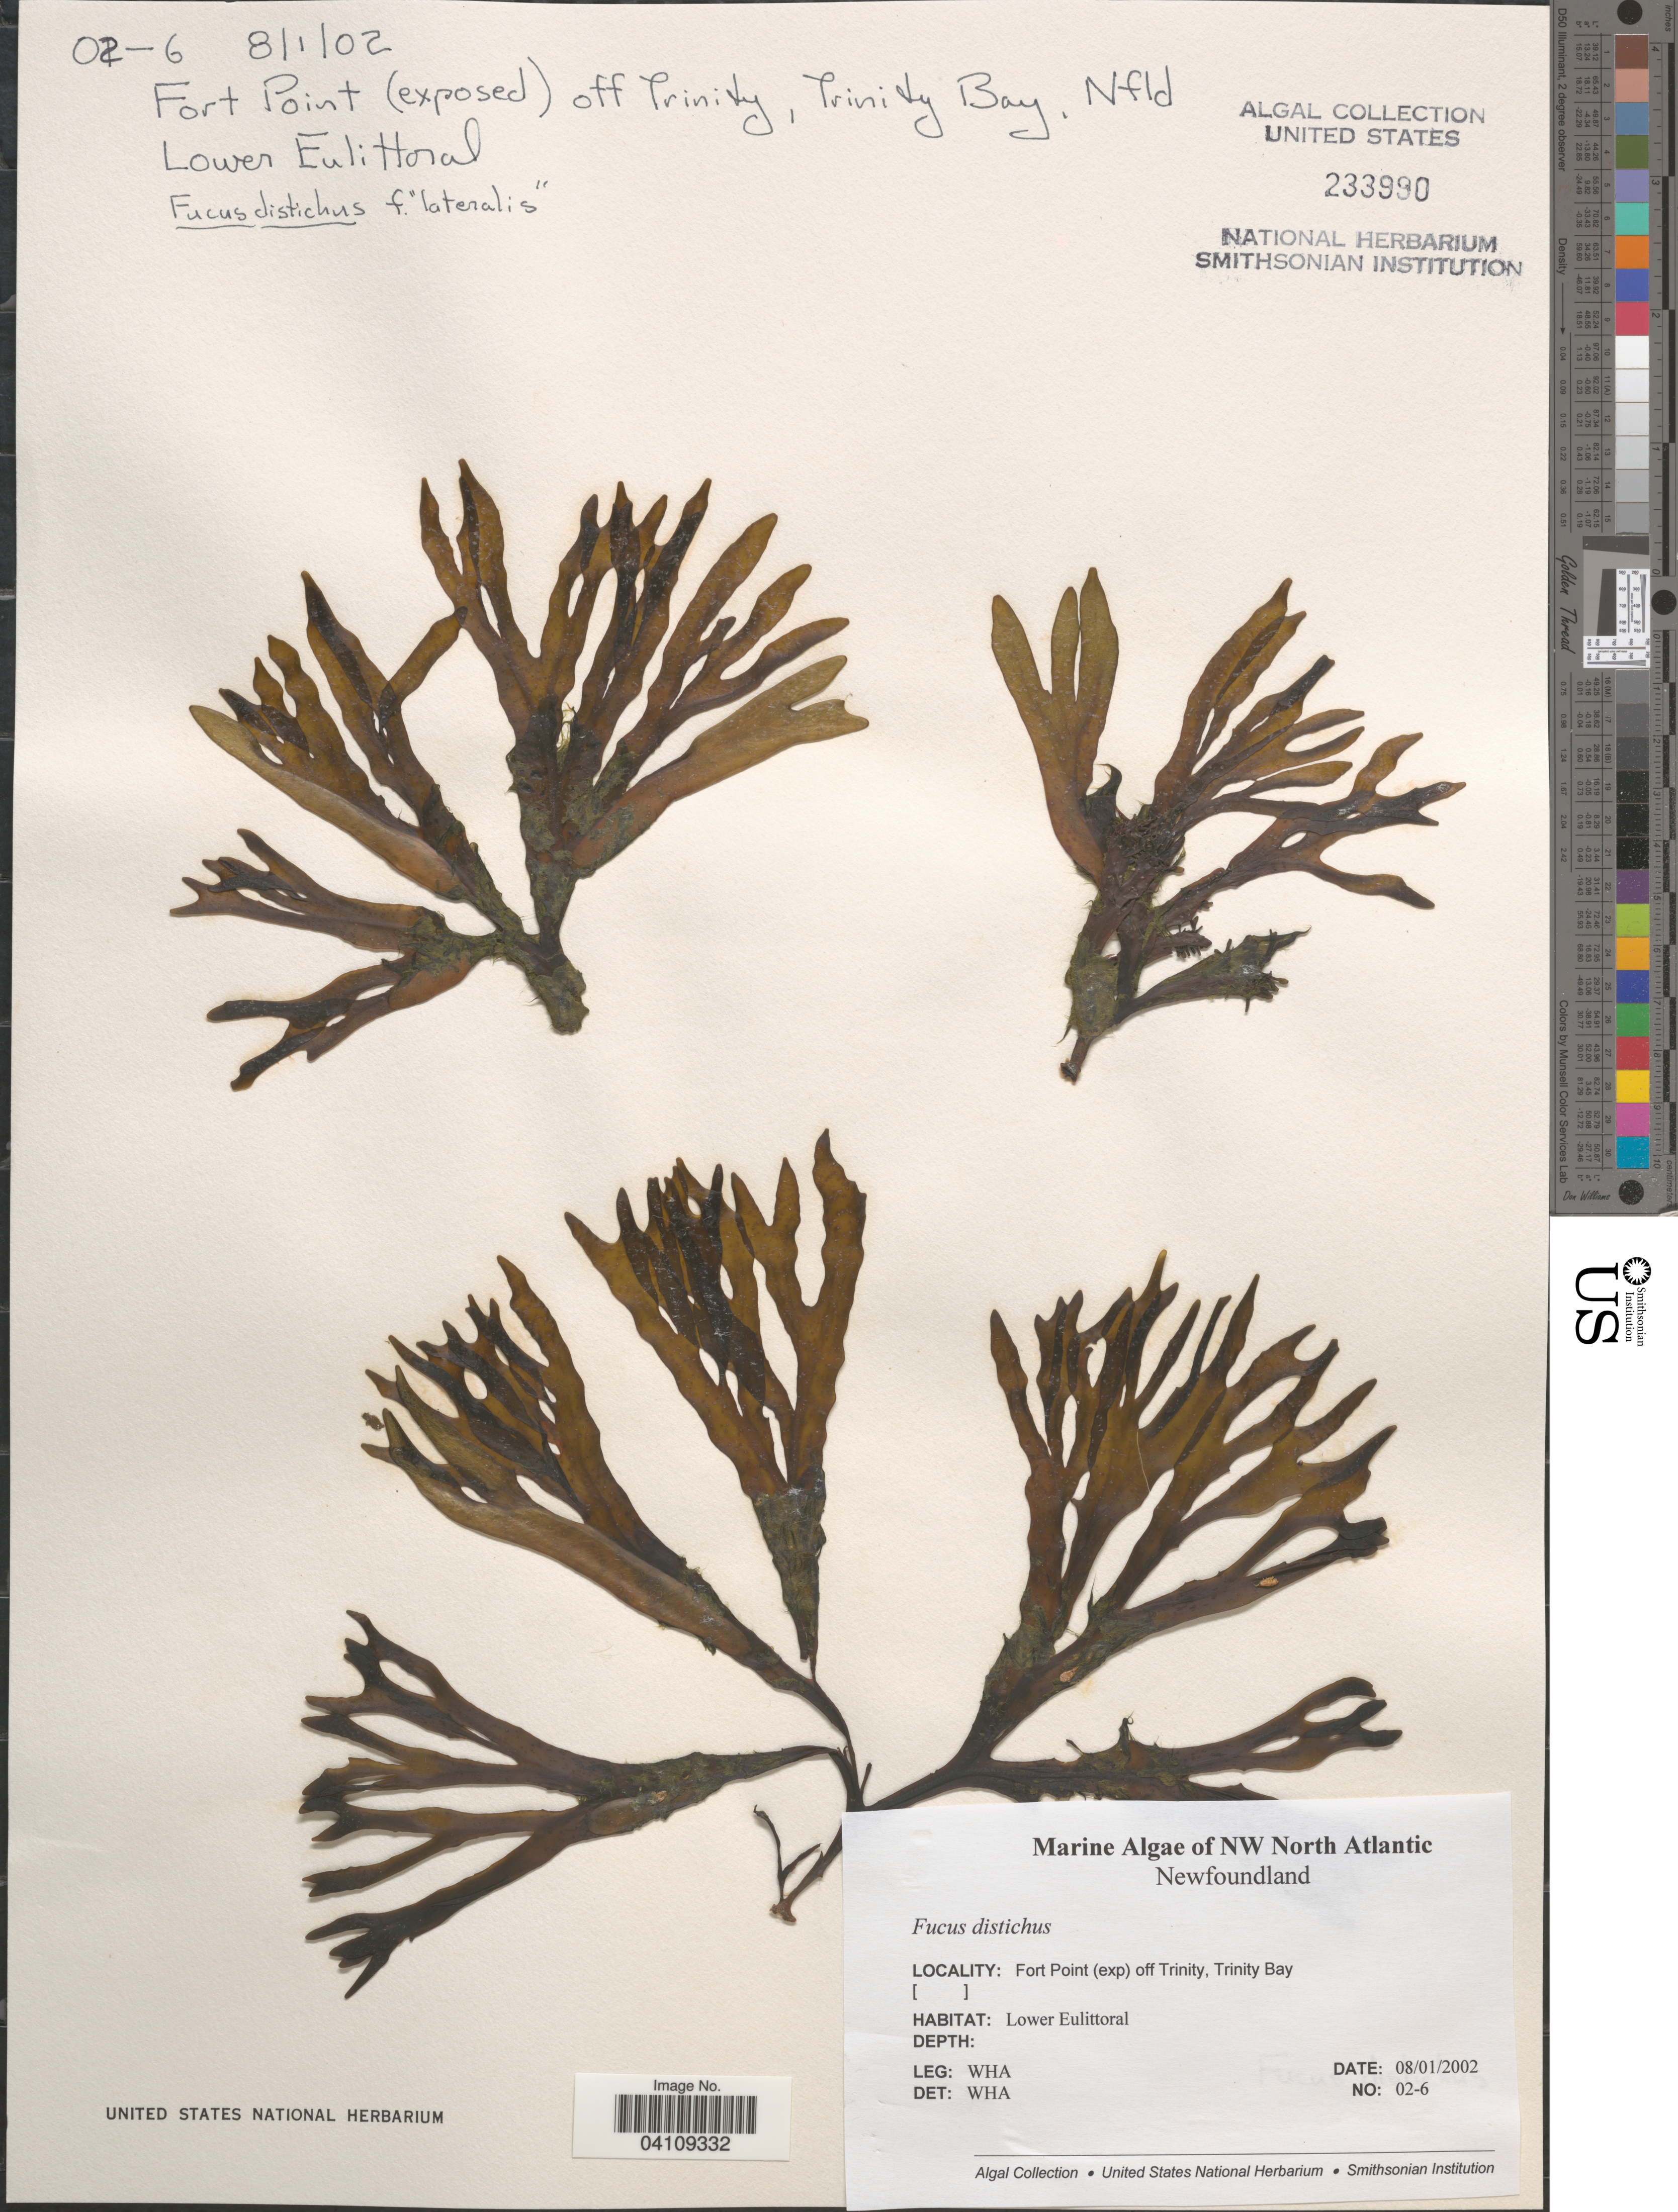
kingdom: Chromista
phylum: Ochrophyta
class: Phaeophyceae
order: Fucales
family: Fucaceae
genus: Fucus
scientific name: Fucus distichus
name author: L.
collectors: W. H. Adey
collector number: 02-6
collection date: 2002-08-01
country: Canada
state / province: Newfoundland and Labrador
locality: NW North Atlantic. Fort Point (exp. side) off Trinity, Trinity Bay.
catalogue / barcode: US 233990